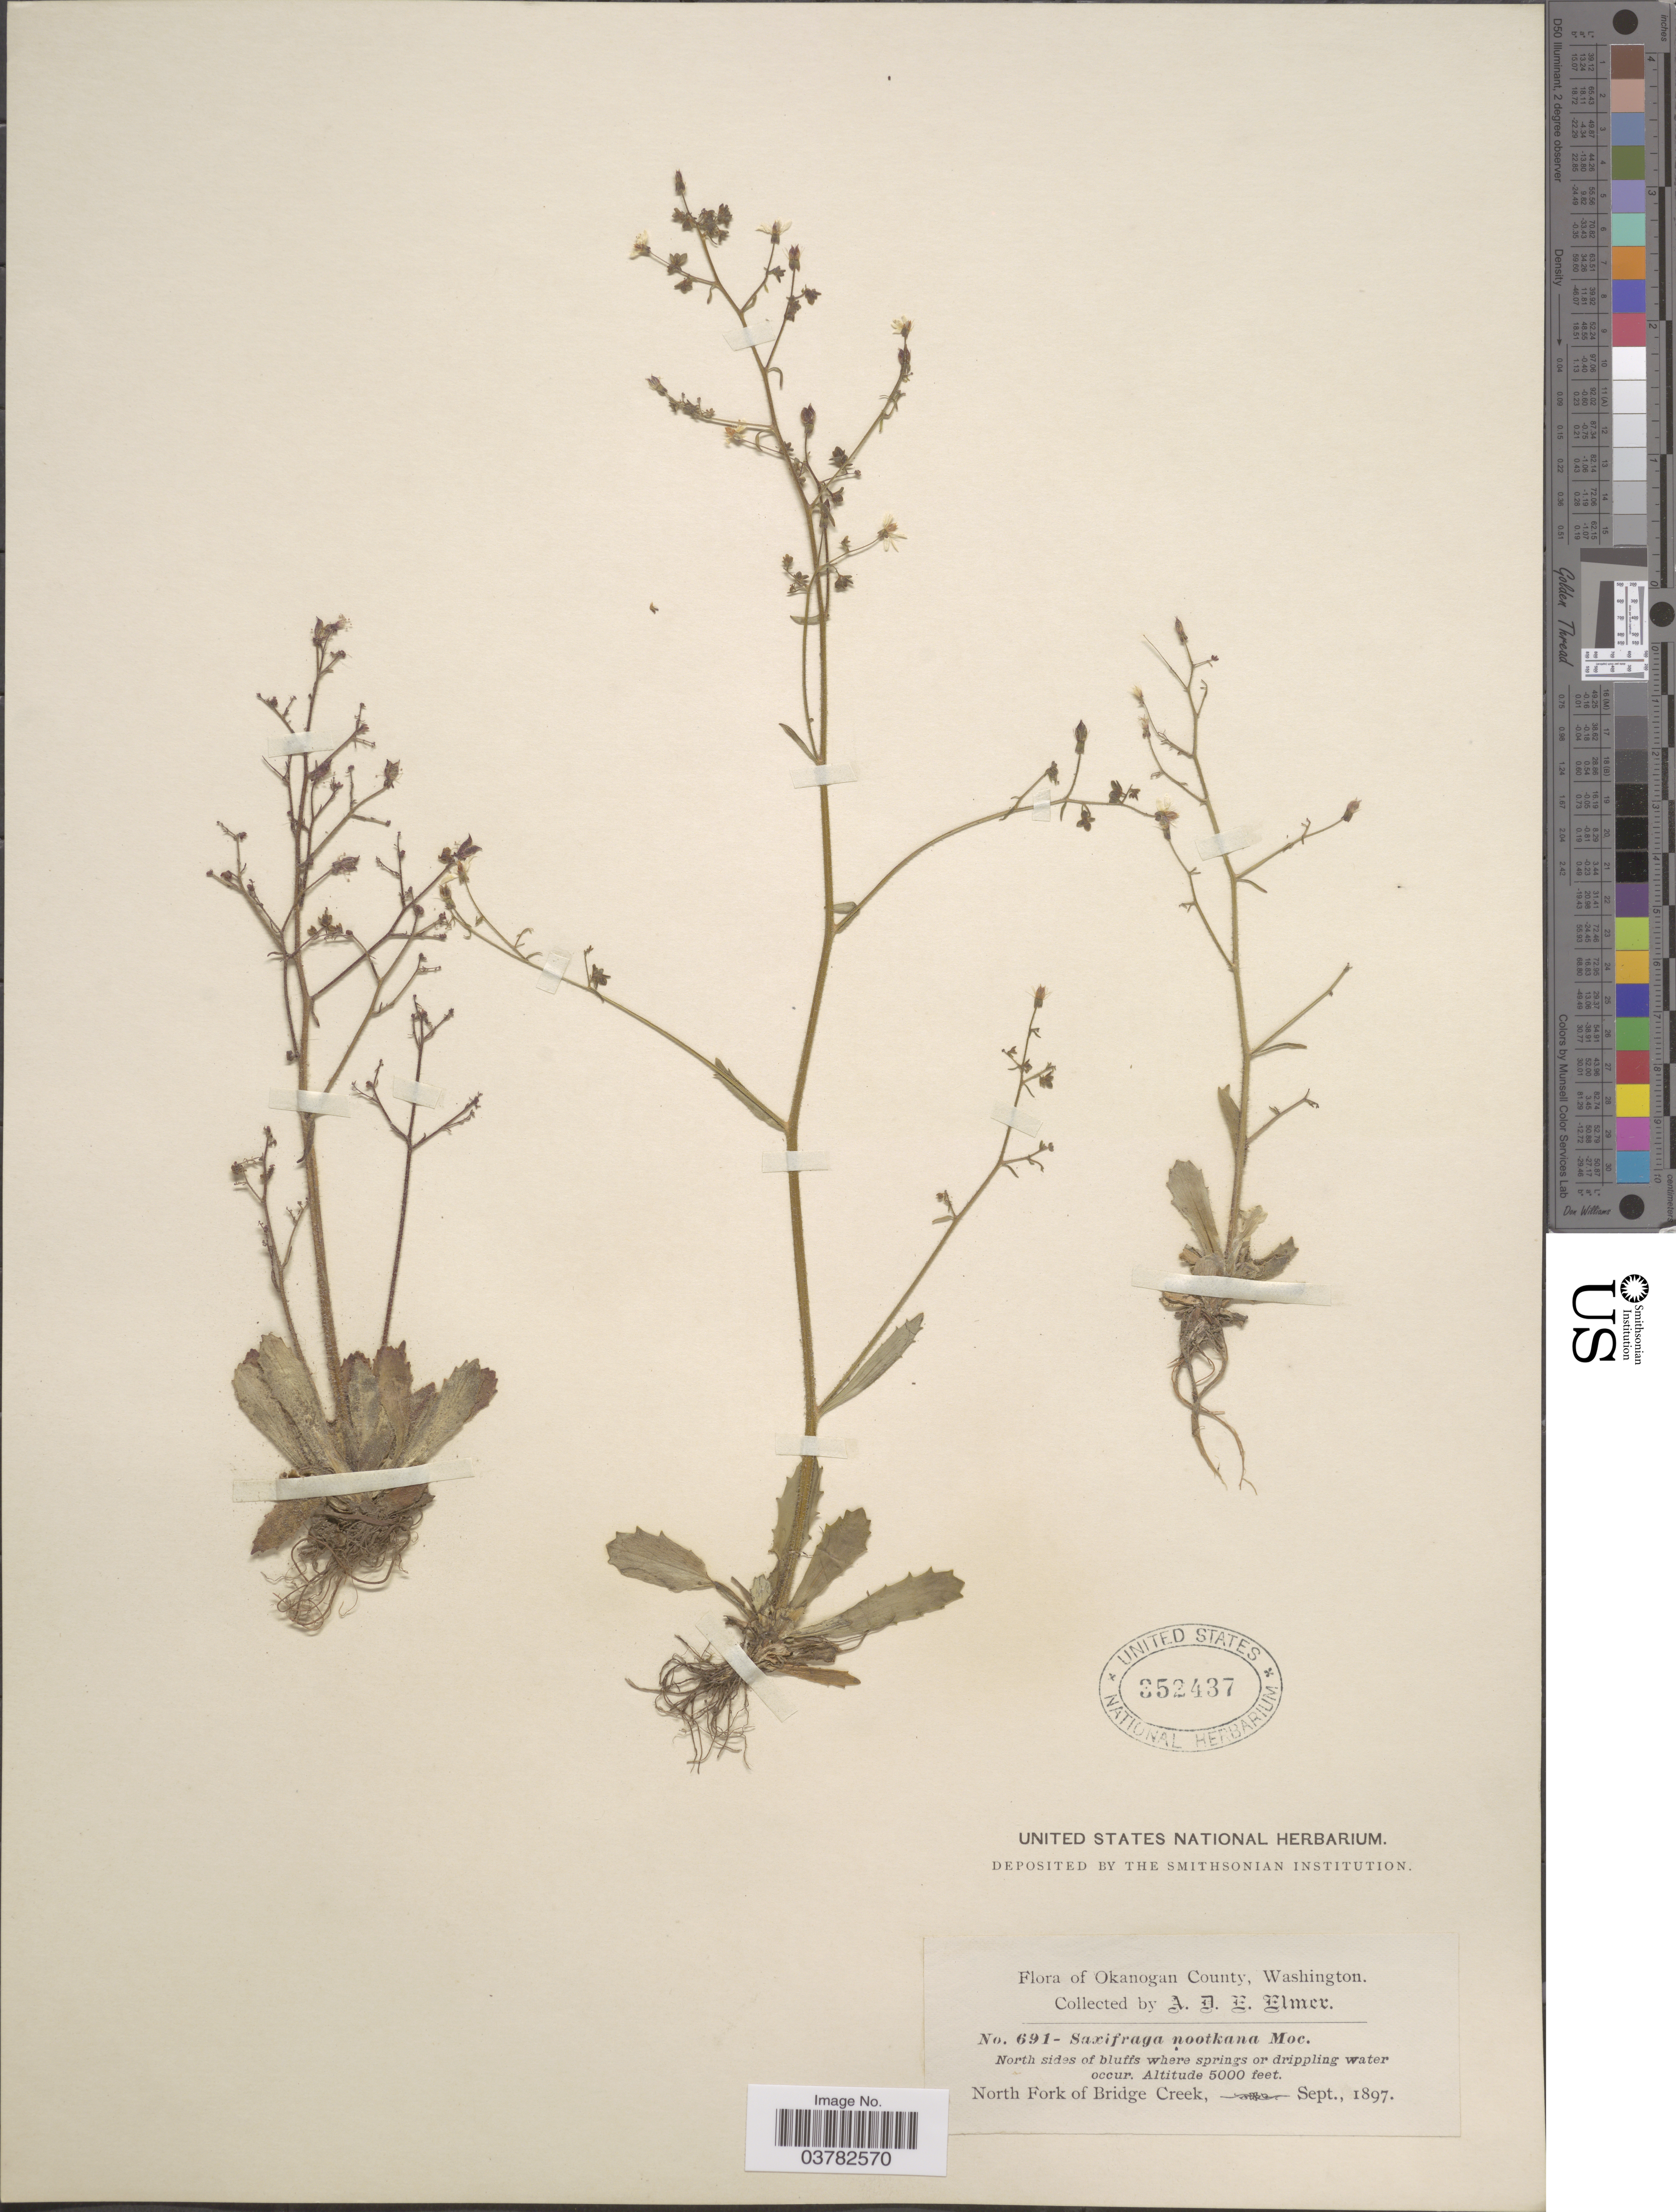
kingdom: Plantae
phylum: Tracheophyta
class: Magnoliopsida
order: Saxifragales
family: Saxifragaceae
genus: Micranthes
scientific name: Micranthes stellaris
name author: (L.) Galasso et al.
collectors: A. D. E. Elmer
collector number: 691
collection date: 1897-09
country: United States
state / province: Washington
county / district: Okanogan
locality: Okanogan County. North sides of bluffs where springs or drippling water occur. North Fork of Bridge Creek.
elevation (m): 1524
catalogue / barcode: US 352437